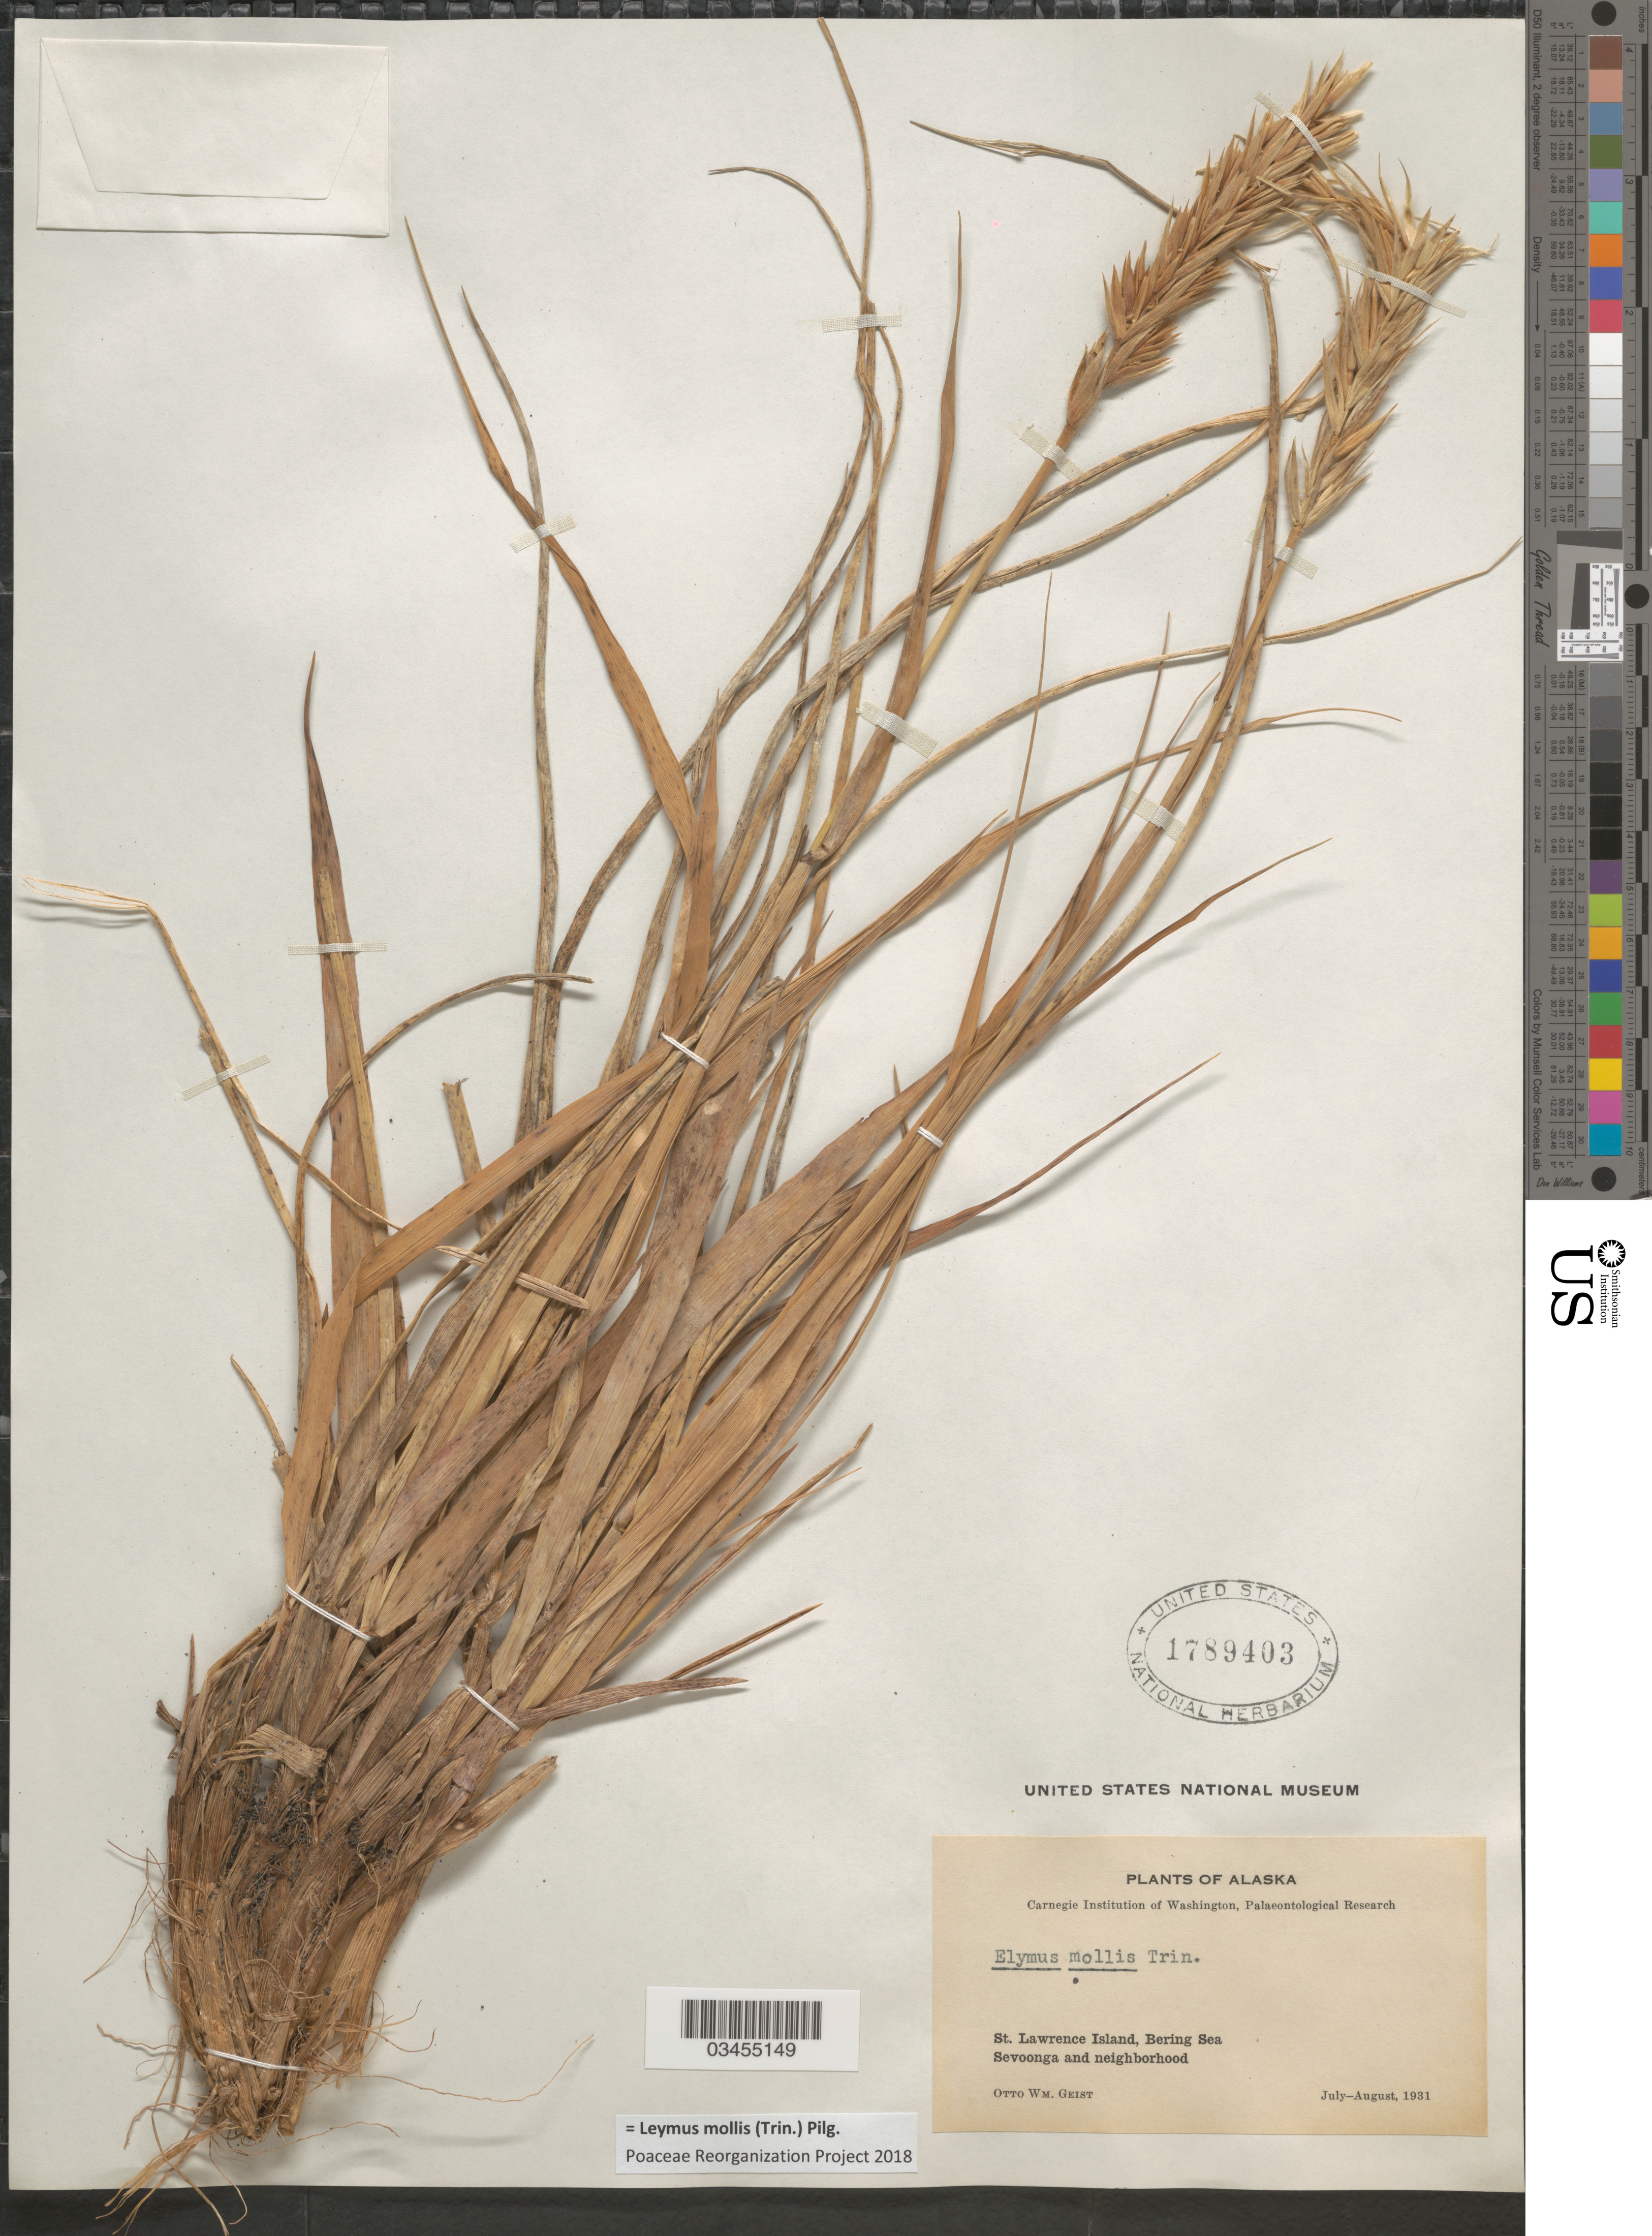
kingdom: Plantae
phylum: Tracheophyta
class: Liliopsida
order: Poales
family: Poaceae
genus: Leymus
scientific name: Leymus mollis subsp. mollis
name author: (Trin.) Pilg.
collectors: O. Geist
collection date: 1931-07/1931-08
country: United States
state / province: Alaska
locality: St. Lawrence Island, Bering Sea. Sevoonga and neighborhood.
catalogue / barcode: US 1789403